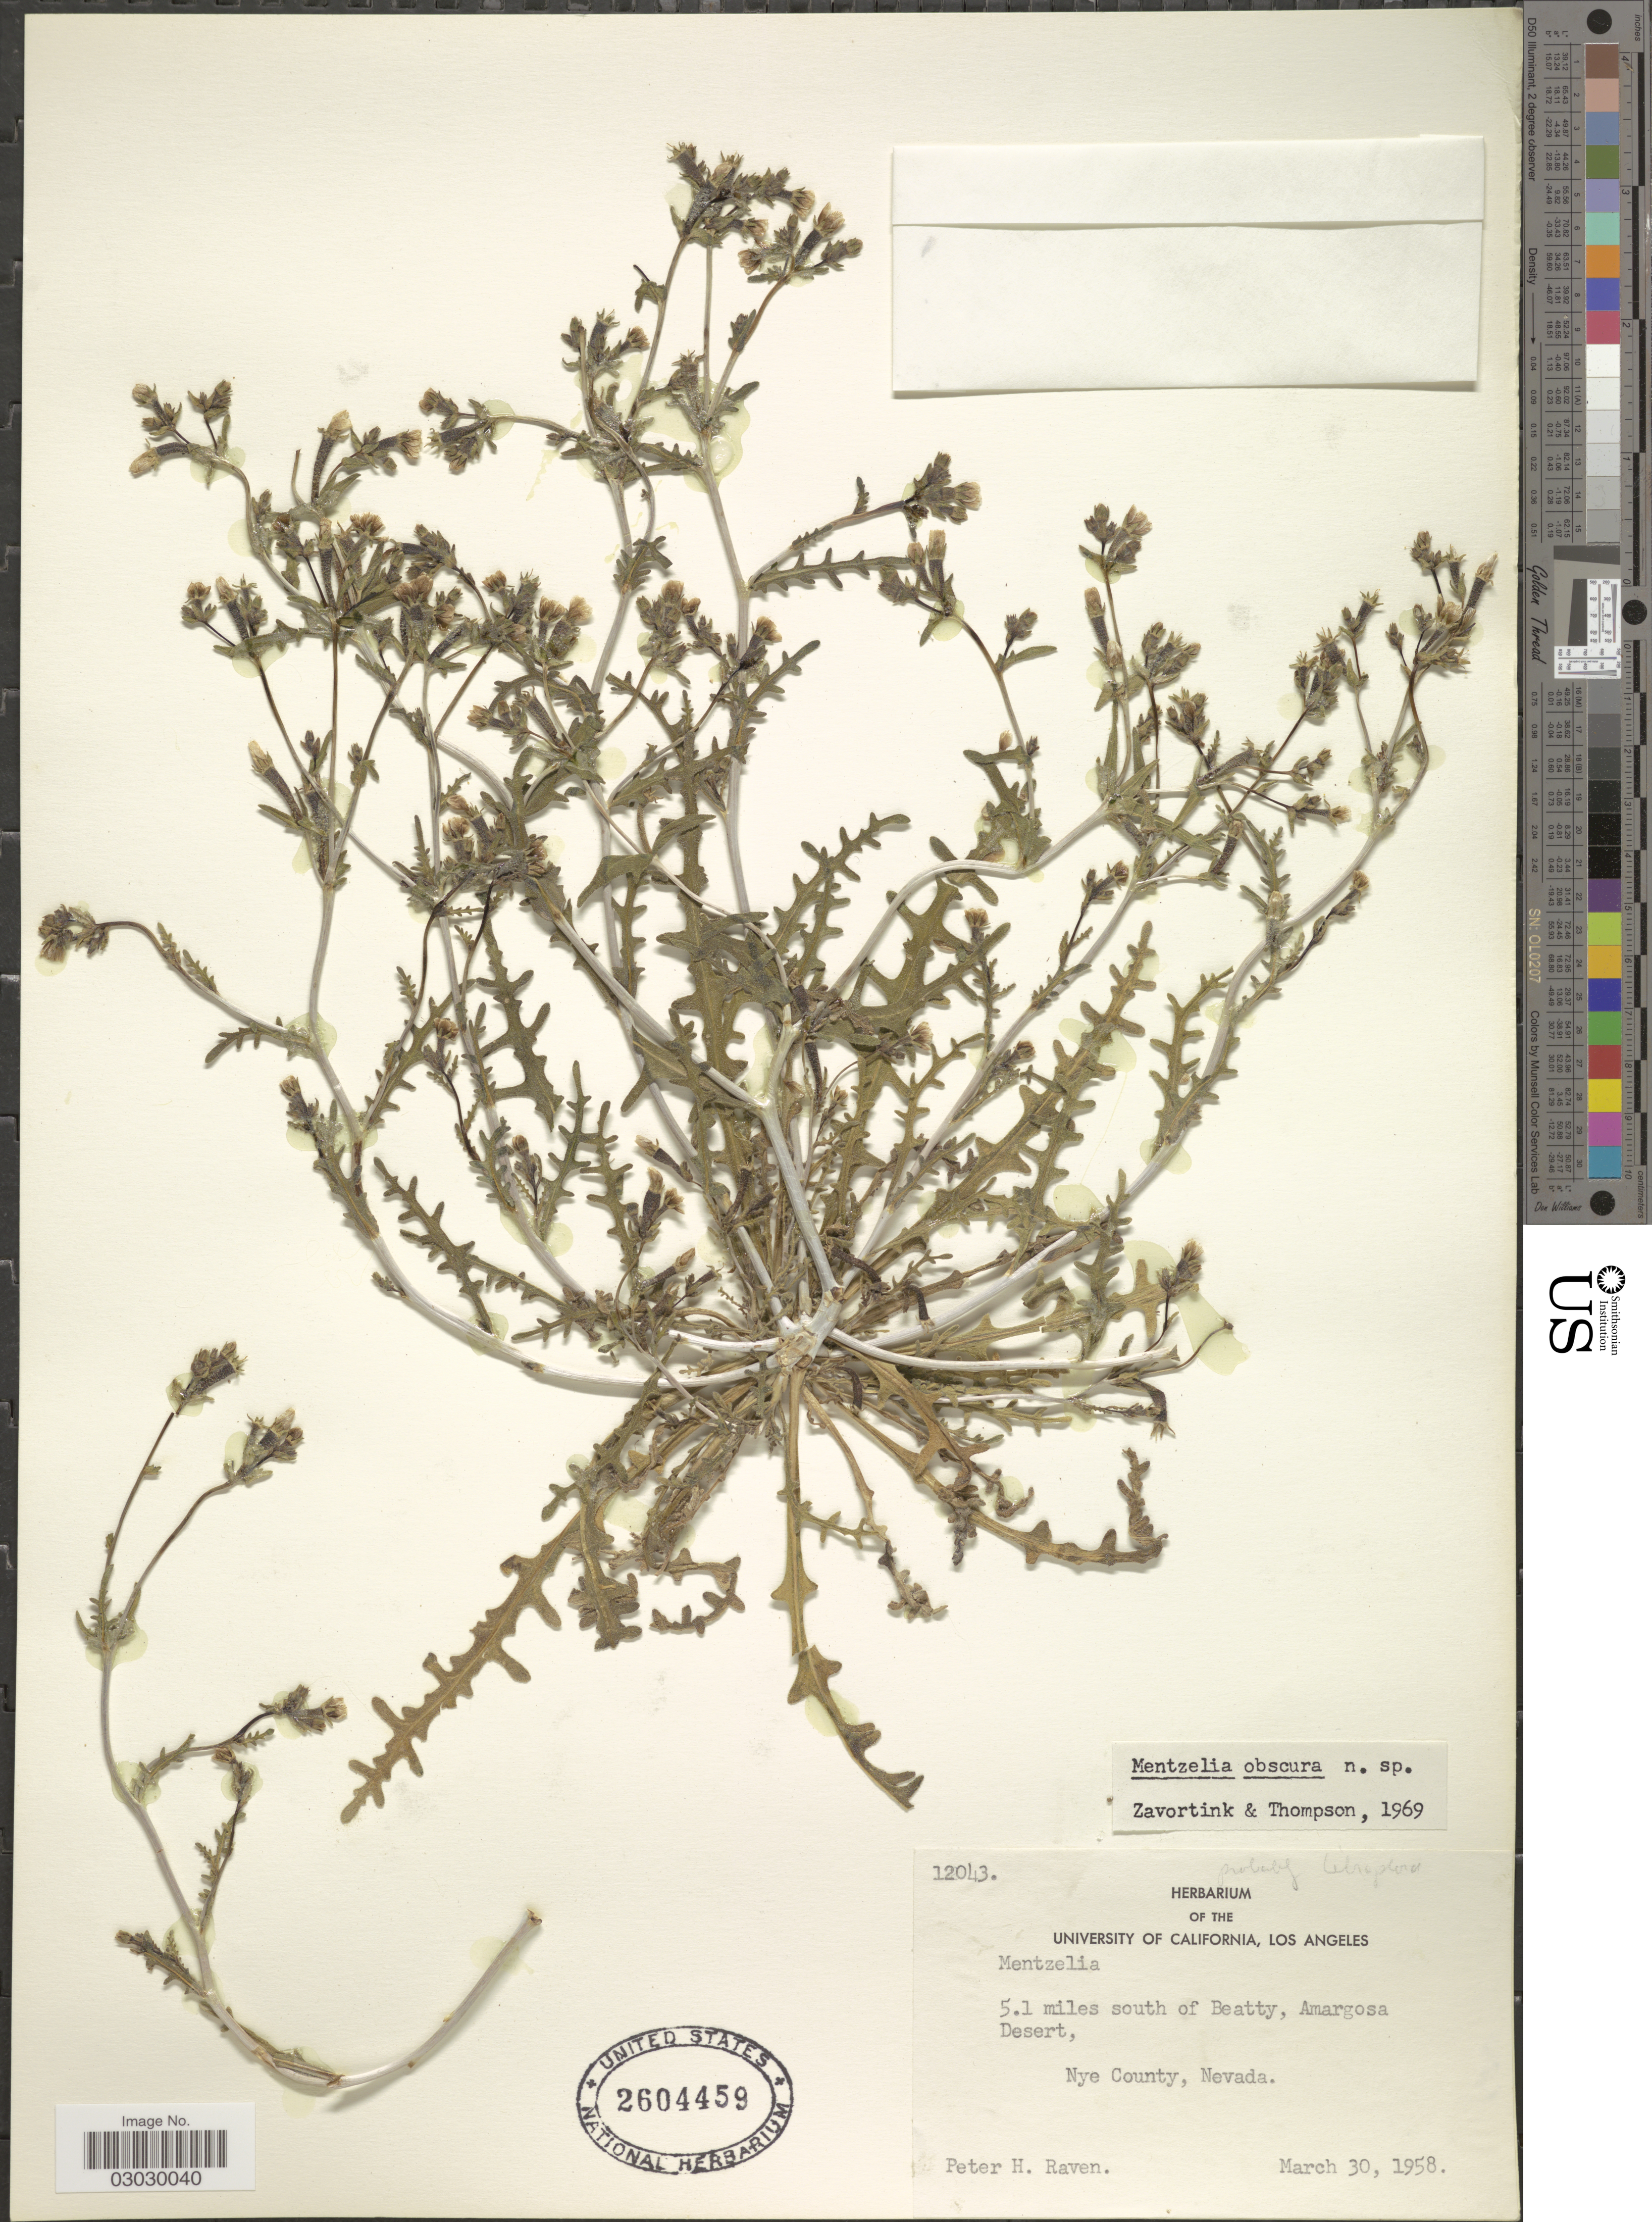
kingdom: Plantae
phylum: Tracheophyta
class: Magnoliopsida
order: Cornales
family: Loasaceae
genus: Mentzelia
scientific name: Mentzelia obscura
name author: H.J. Thomps. & J.E. Roberts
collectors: P. Raven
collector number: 12043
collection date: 1958-03-30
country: United States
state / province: Nevada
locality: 5.1 miles south of Beatty, Amargosa Desert, Nye County.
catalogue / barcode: US 2604459